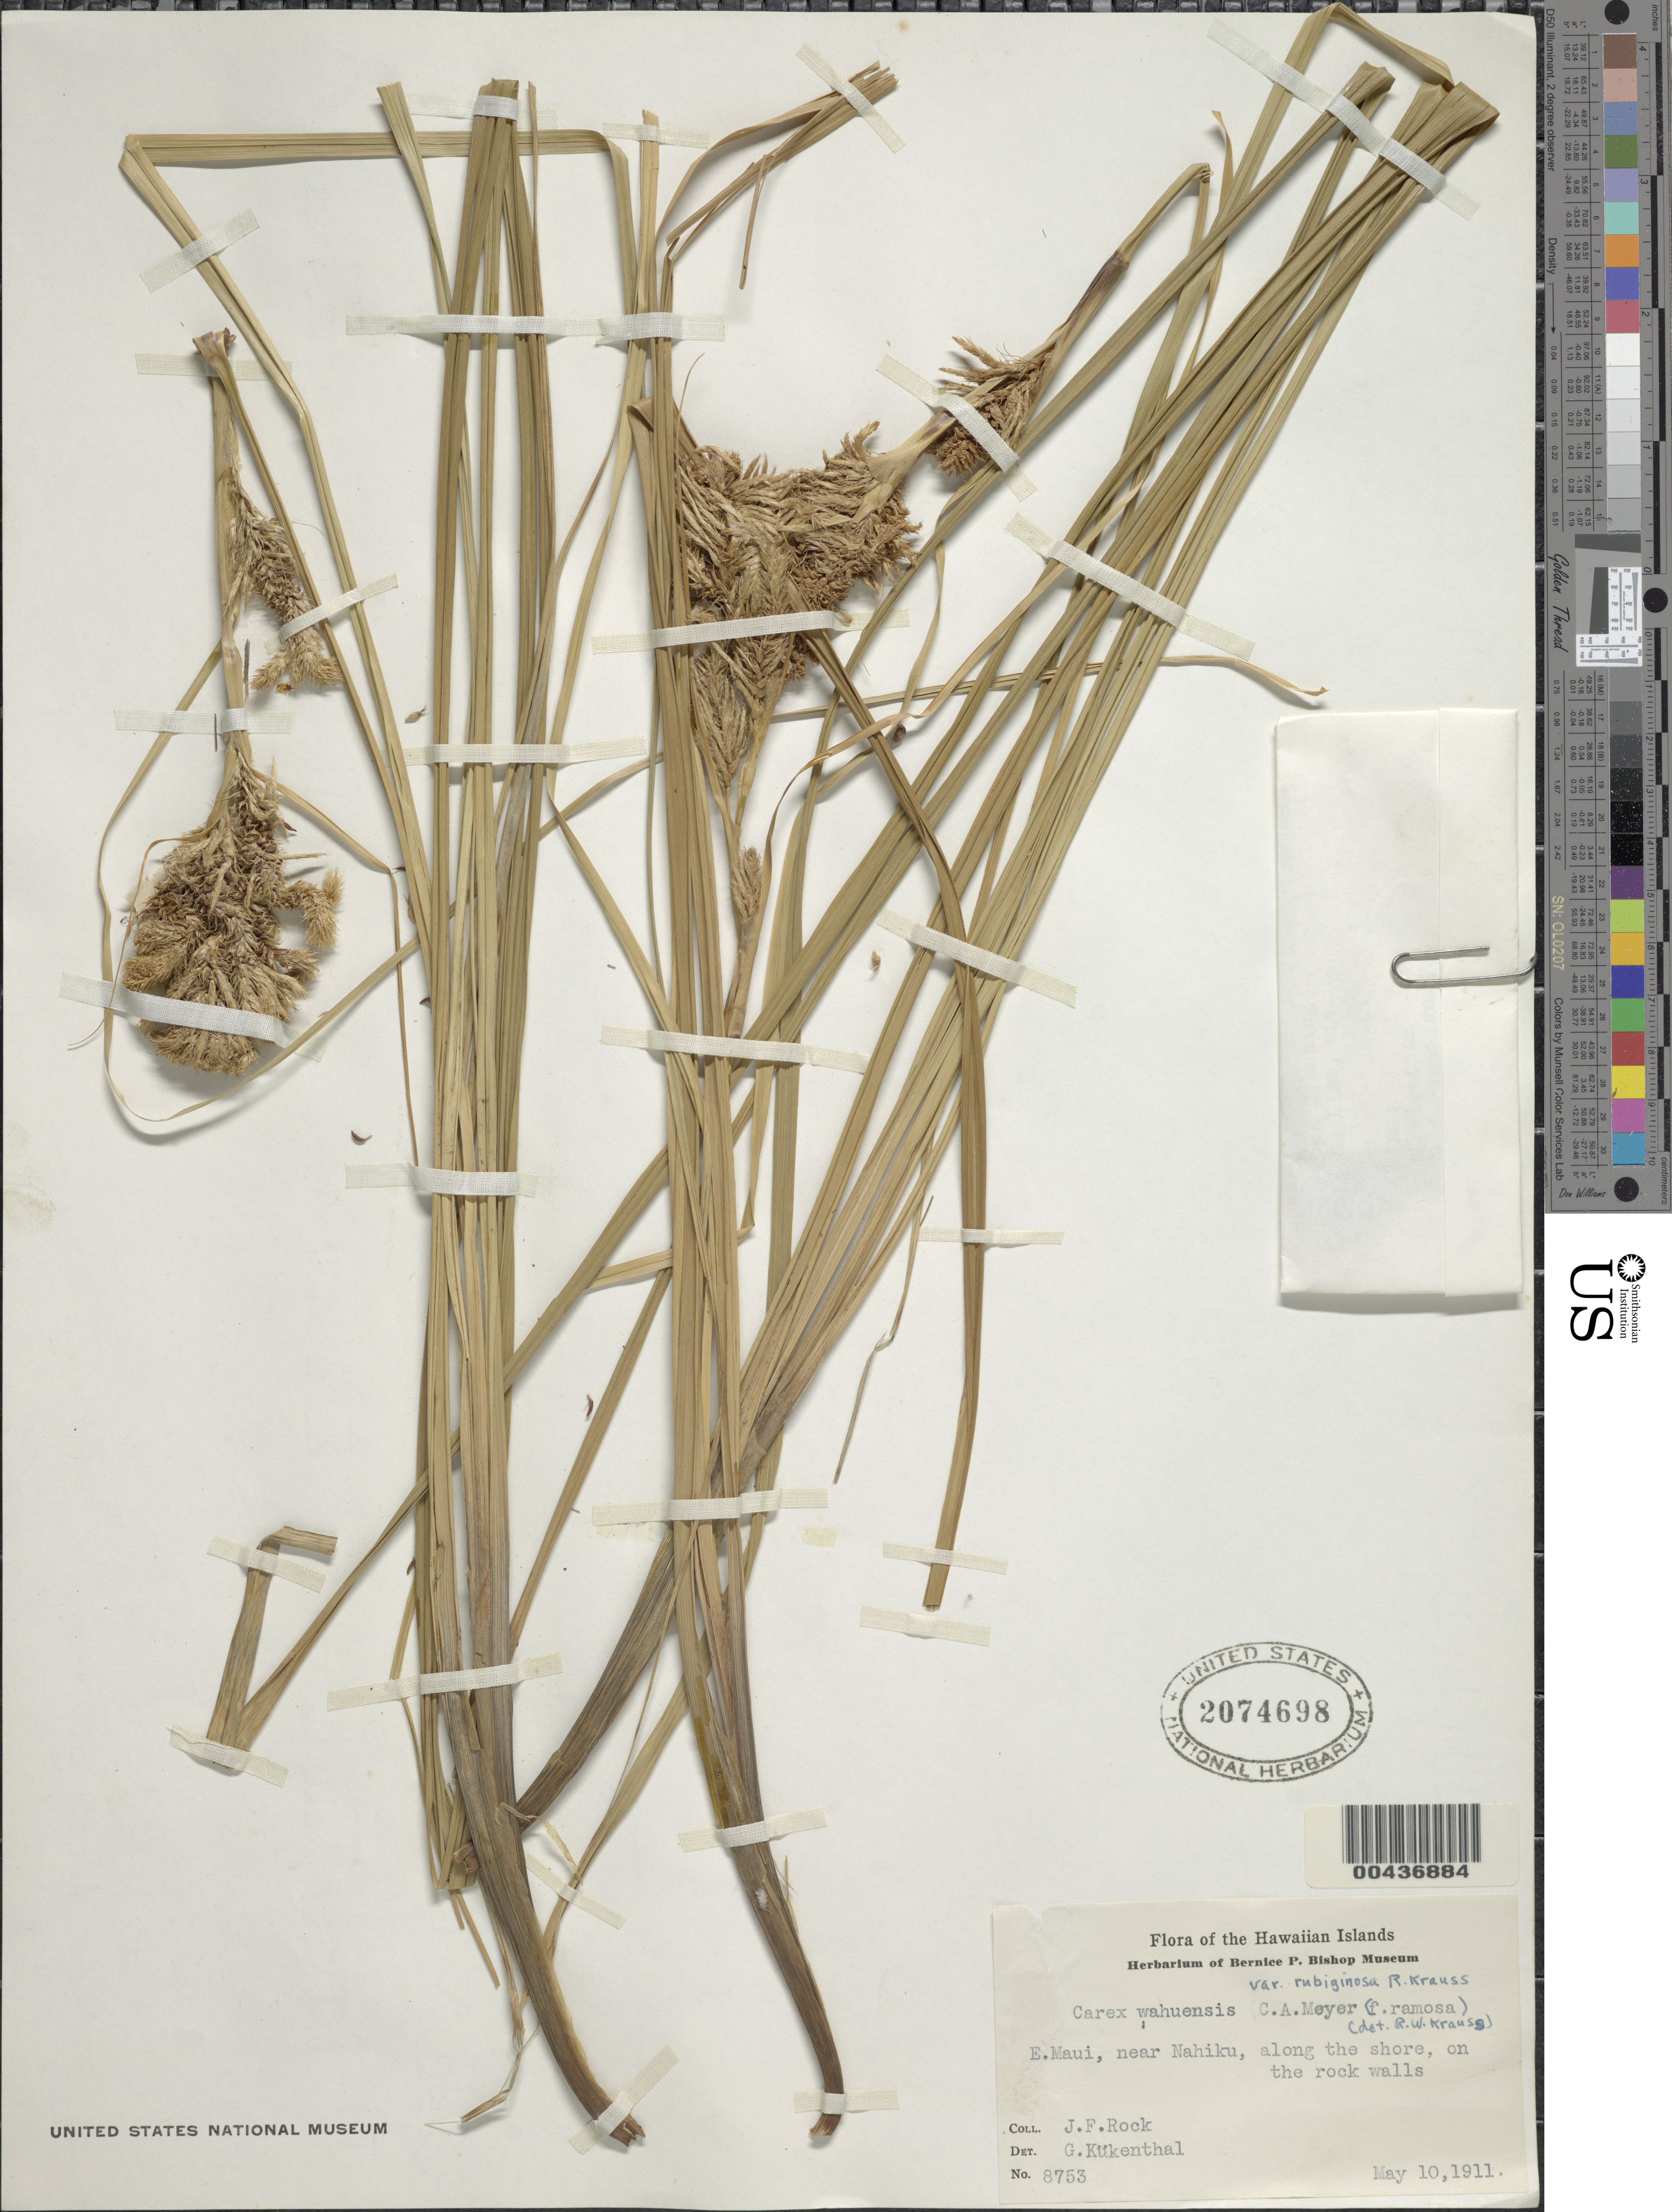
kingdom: Plantae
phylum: Tracheophyta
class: Liliopsida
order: Poales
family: Cyperaceae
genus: Carex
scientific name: Carex wahuensis subsp. rubiginosa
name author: (R.W. Krauss) T. Koyama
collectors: J. F. Rock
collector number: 8753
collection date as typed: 10 May 1911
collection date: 1911-05-10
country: United States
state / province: Hawaii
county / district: Maui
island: Maui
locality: East Maui: near Nahiku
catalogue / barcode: US 2074698